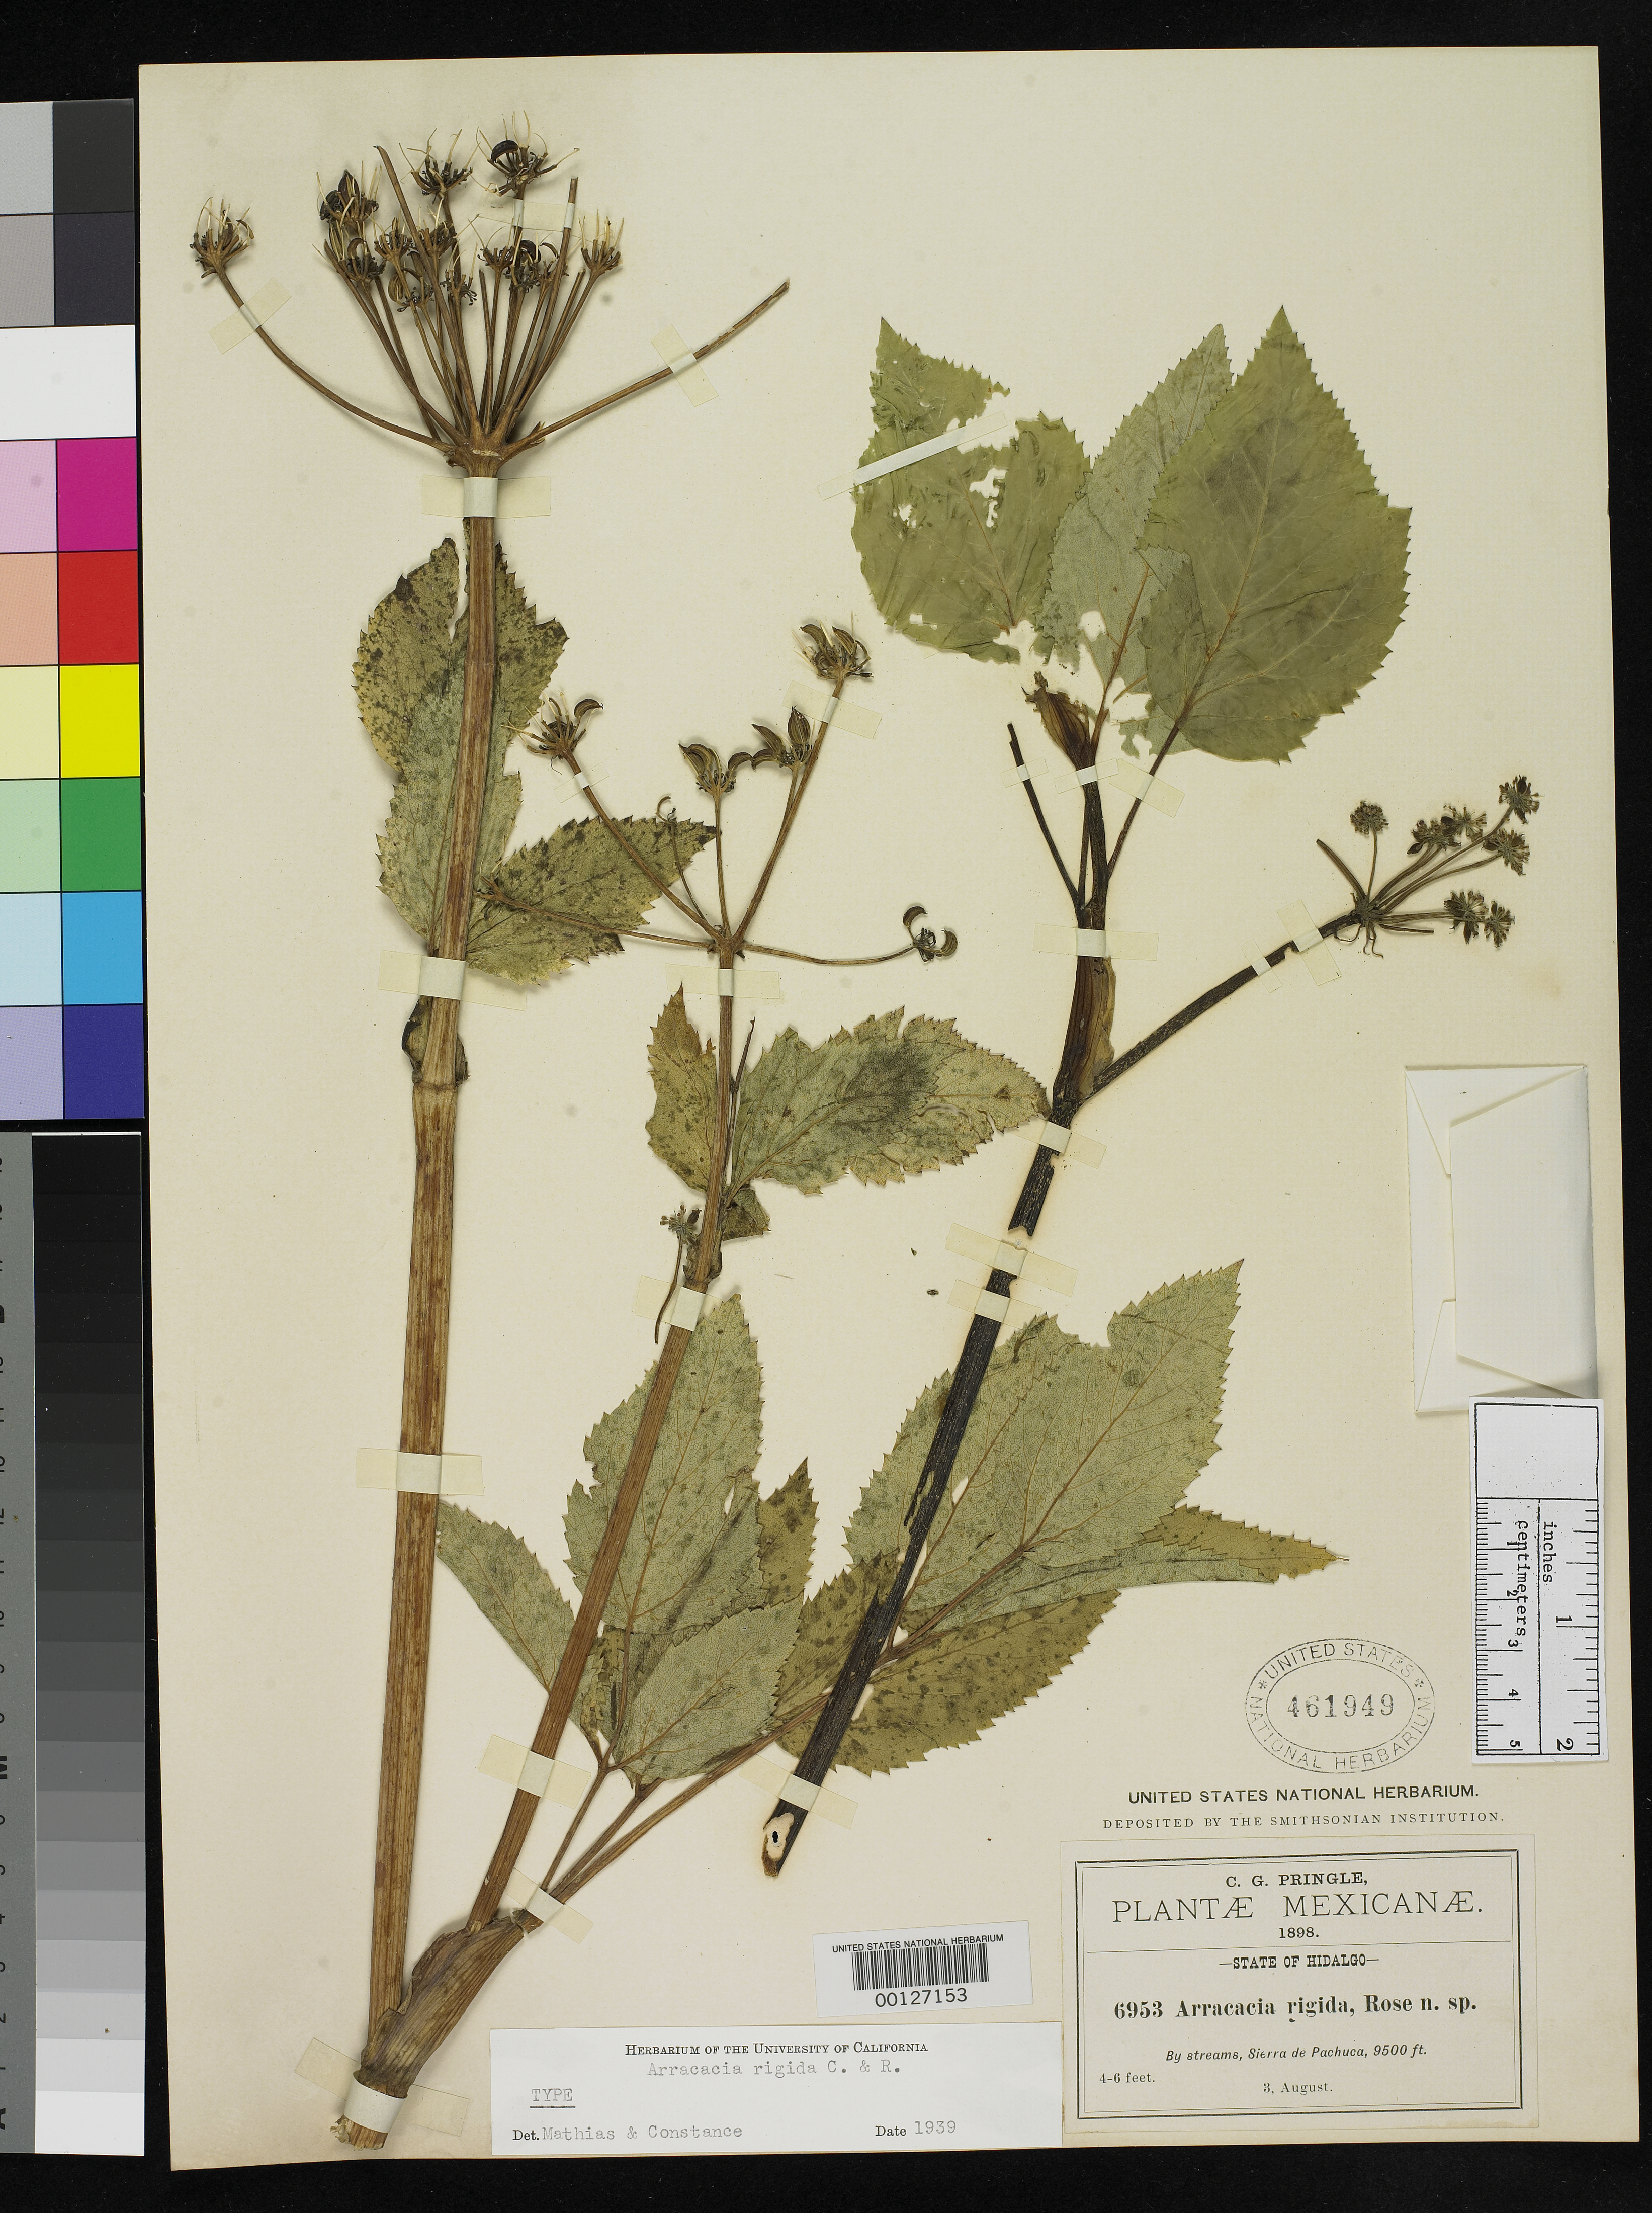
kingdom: Plantae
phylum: Tracheophyta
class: Magnoliopsida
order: Apiales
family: Apiaceae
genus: Arracacia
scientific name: Arracacia rigida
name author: J.M. Coult. & Rose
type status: Holotype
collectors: C. G. Pringle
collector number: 6953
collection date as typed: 03 Aug 1898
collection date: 1898-08-03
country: Mexico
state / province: Hidalgo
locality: Sierra de Pachuca.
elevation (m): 2850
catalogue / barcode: US 461949